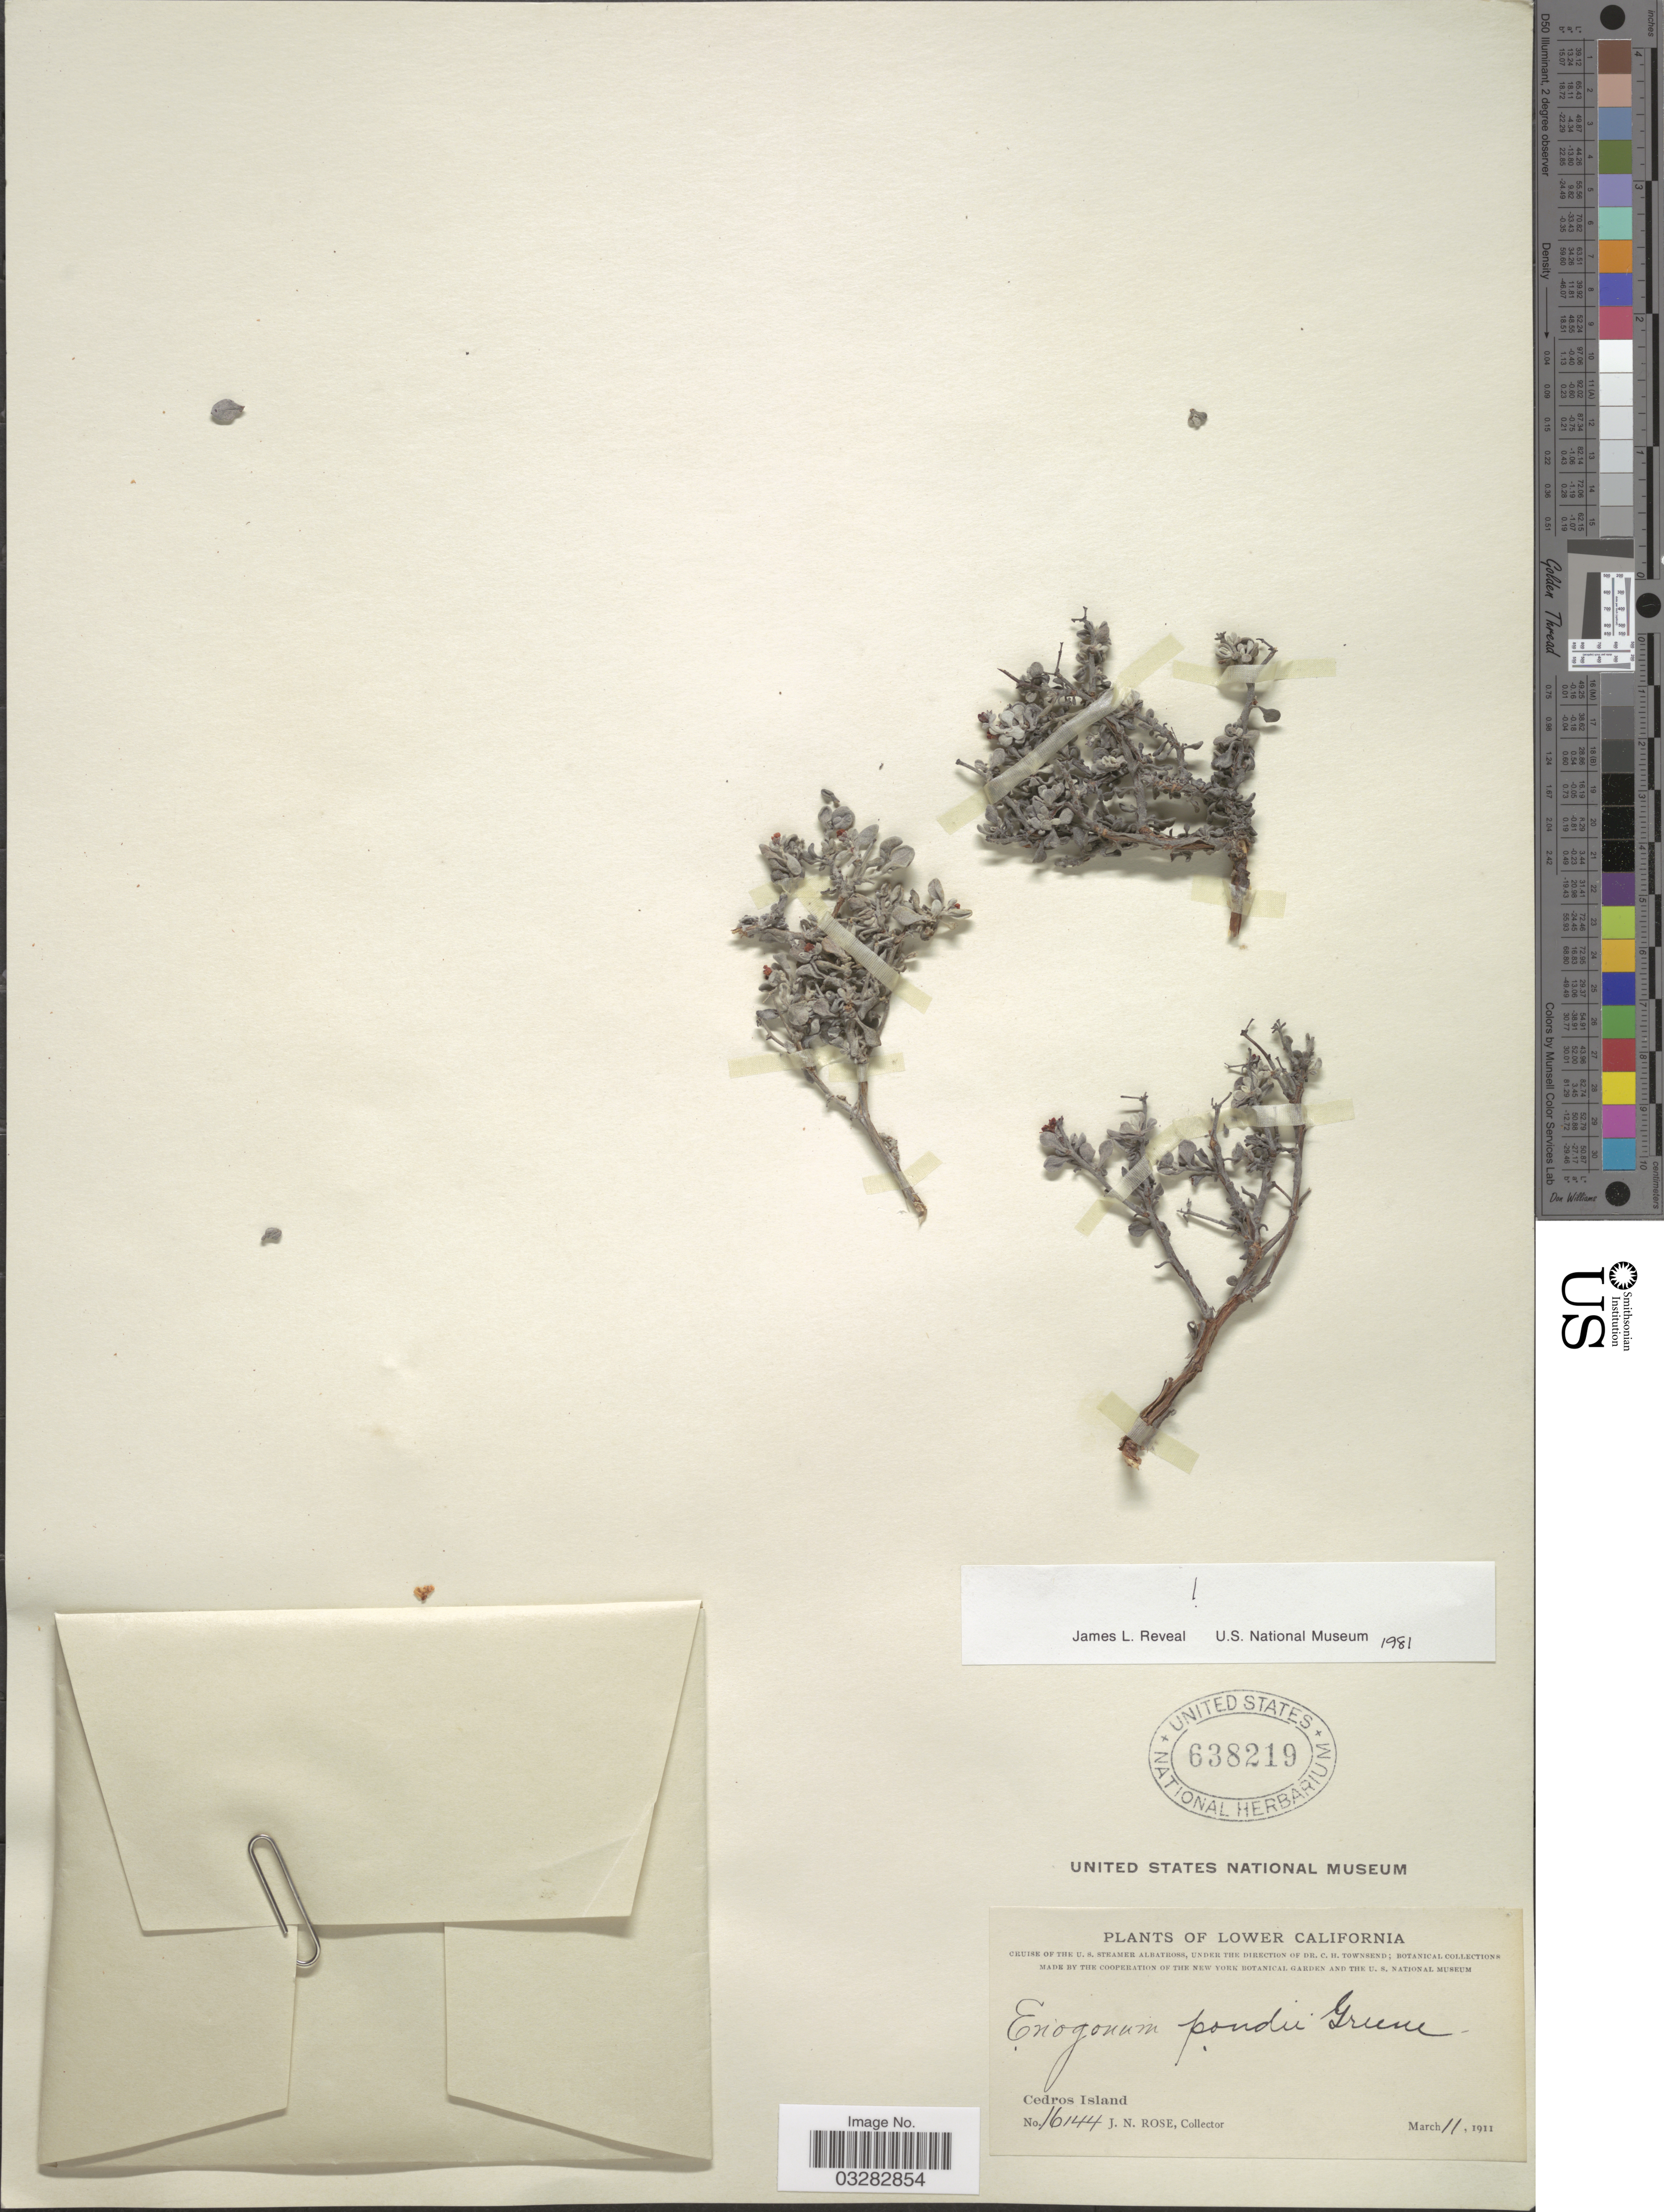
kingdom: Plantae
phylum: Tracheophyta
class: Magnoliopsida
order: Caryophyllales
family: Polygonaceae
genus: Eriogonum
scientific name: Eriogonum pondii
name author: Greene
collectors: J. N. Rose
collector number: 16144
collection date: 1911-03-11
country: Mexico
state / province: Baja California Norte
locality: Lower California. Cedros Island.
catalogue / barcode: US 638219